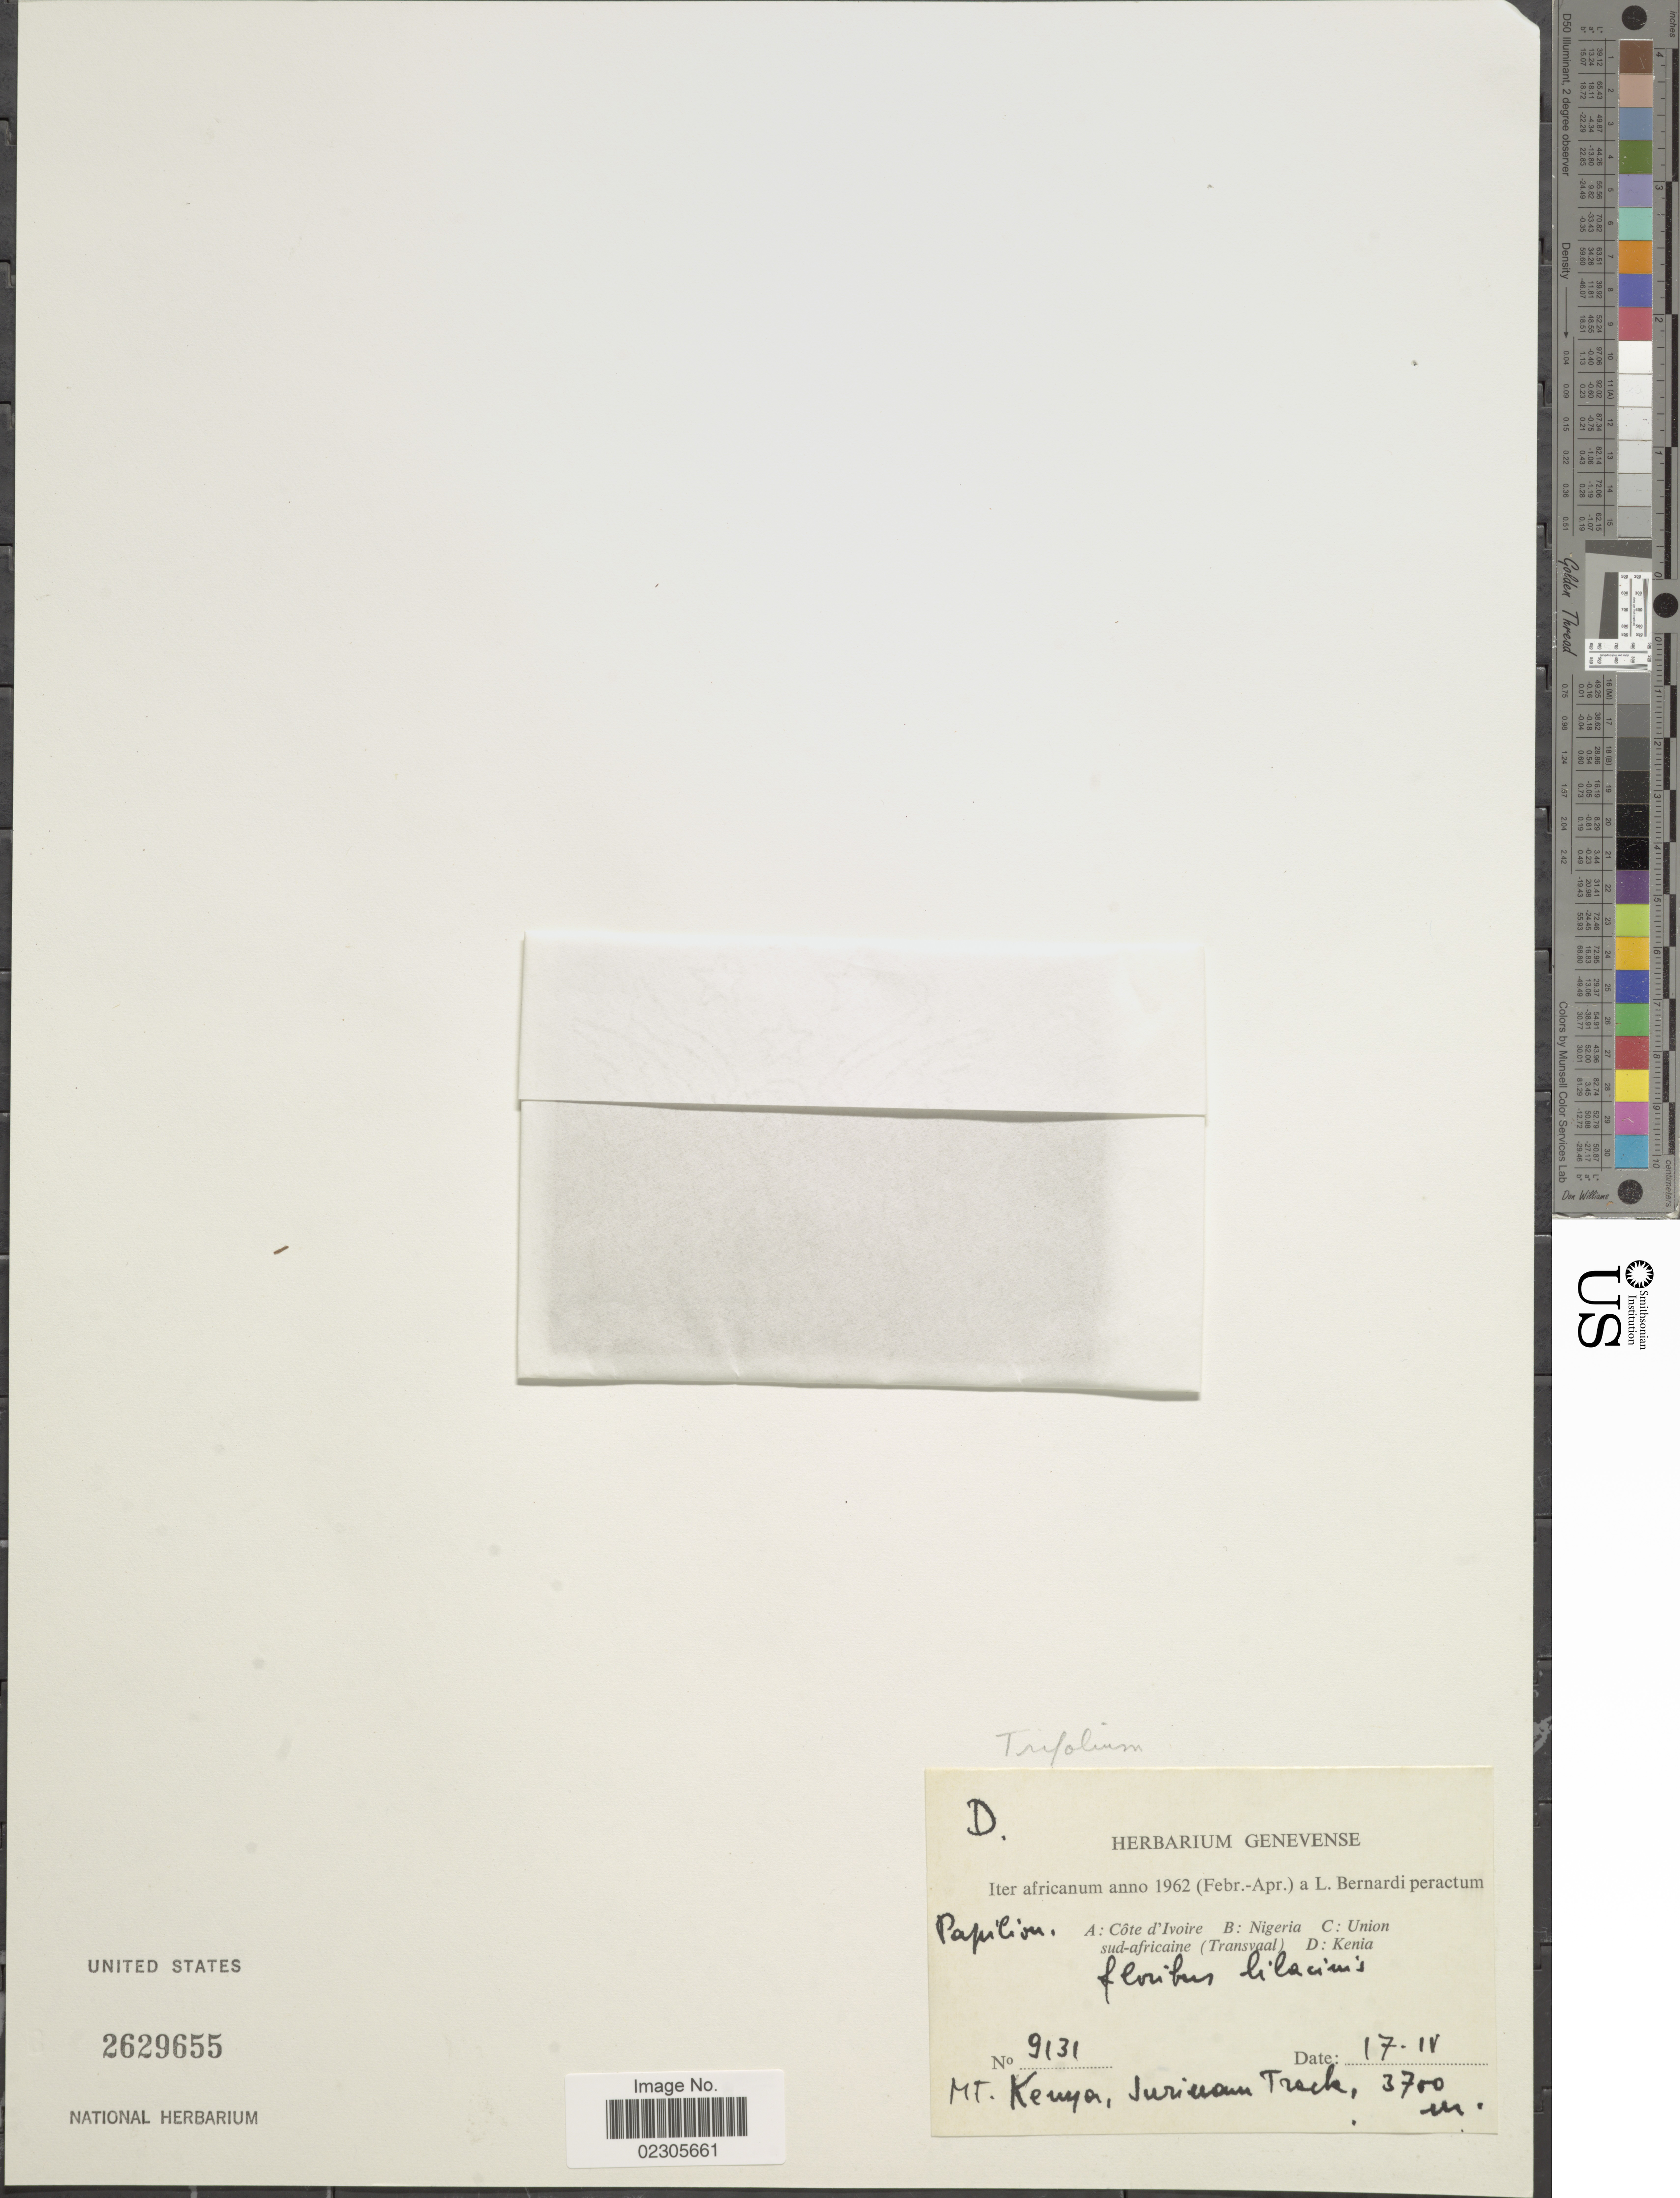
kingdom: Plantae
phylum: Tracheophyta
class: Magnoliopsida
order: Fabales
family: Fabaceae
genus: Trifolium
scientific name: Trifolium sp.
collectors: L. Bernardi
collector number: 9131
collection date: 1962-04-17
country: Kenya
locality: Mt. Kenya, Suriuam Track [interpreted]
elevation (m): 3700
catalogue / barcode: US 2629655